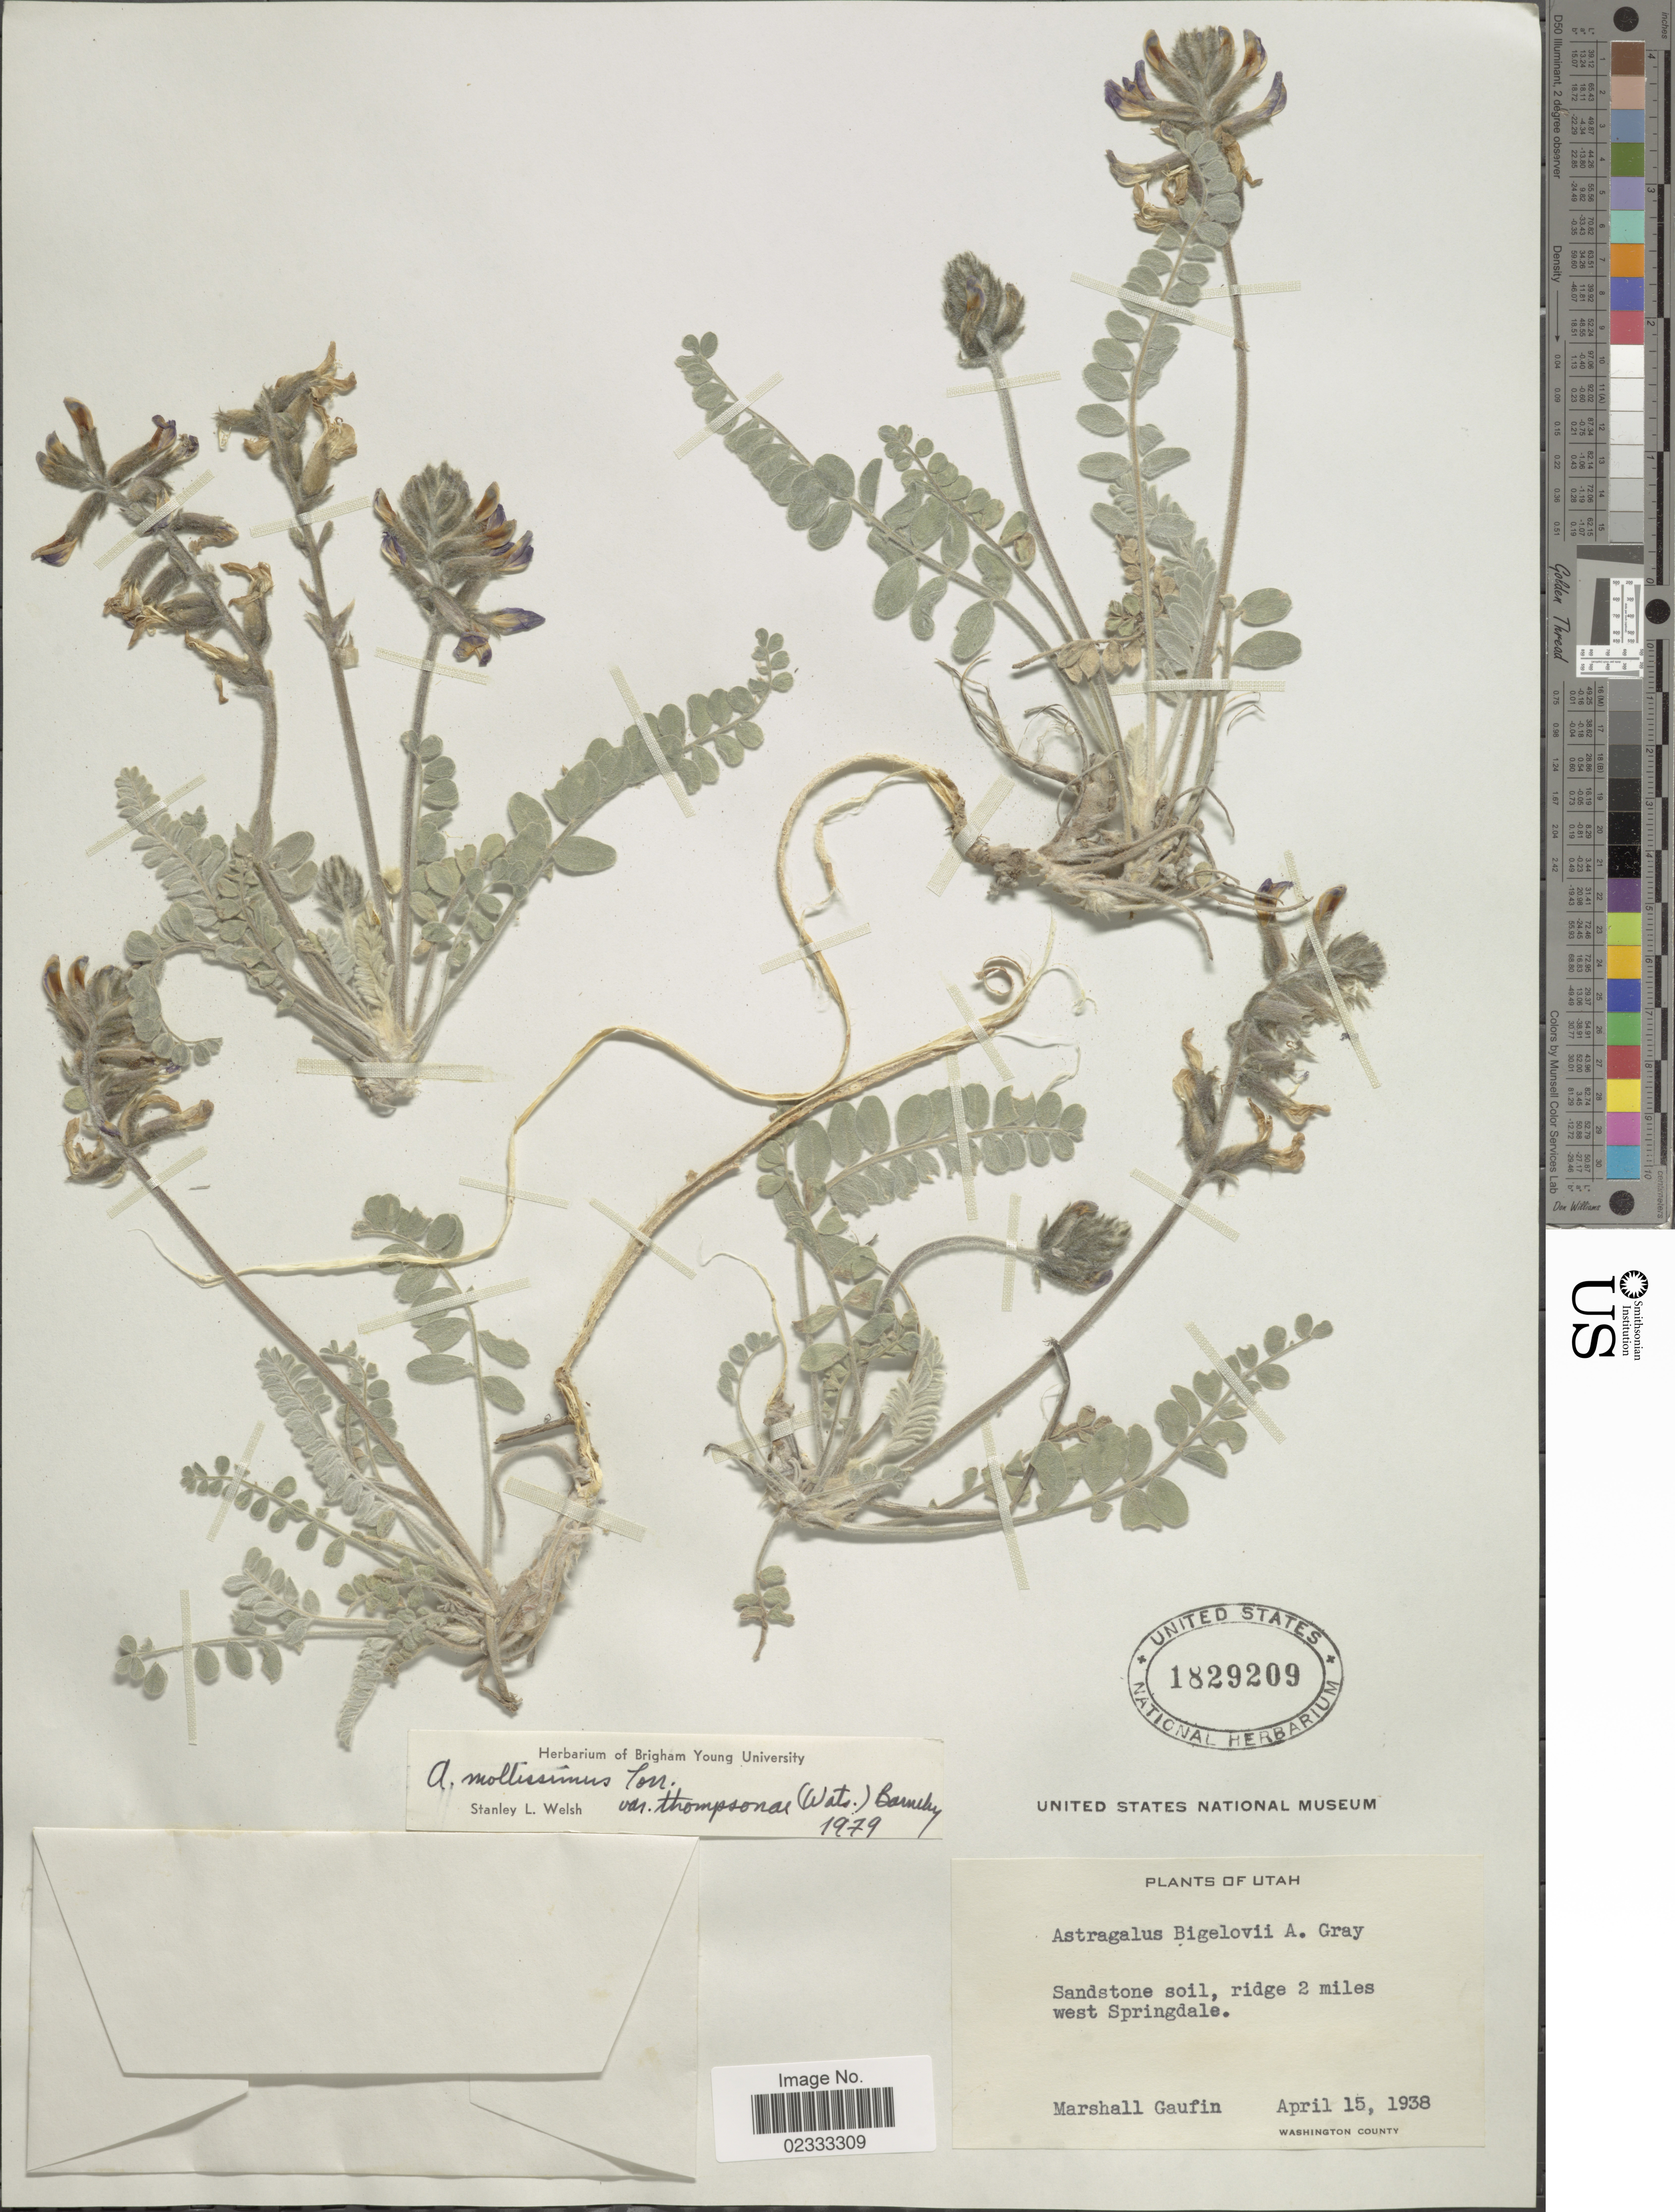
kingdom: Plantae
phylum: Tracheophyta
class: Magnoliopsida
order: Fabales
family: Fabaceae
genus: Astragalus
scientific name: Astragalus mollissimus var. thompsoniae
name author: (S. Watson) Barneby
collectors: M. Gaufin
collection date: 1938-04-15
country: United States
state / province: Utah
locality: Sandstone soil, ridge 2 miles west Springdale.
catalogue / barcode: US 1829209